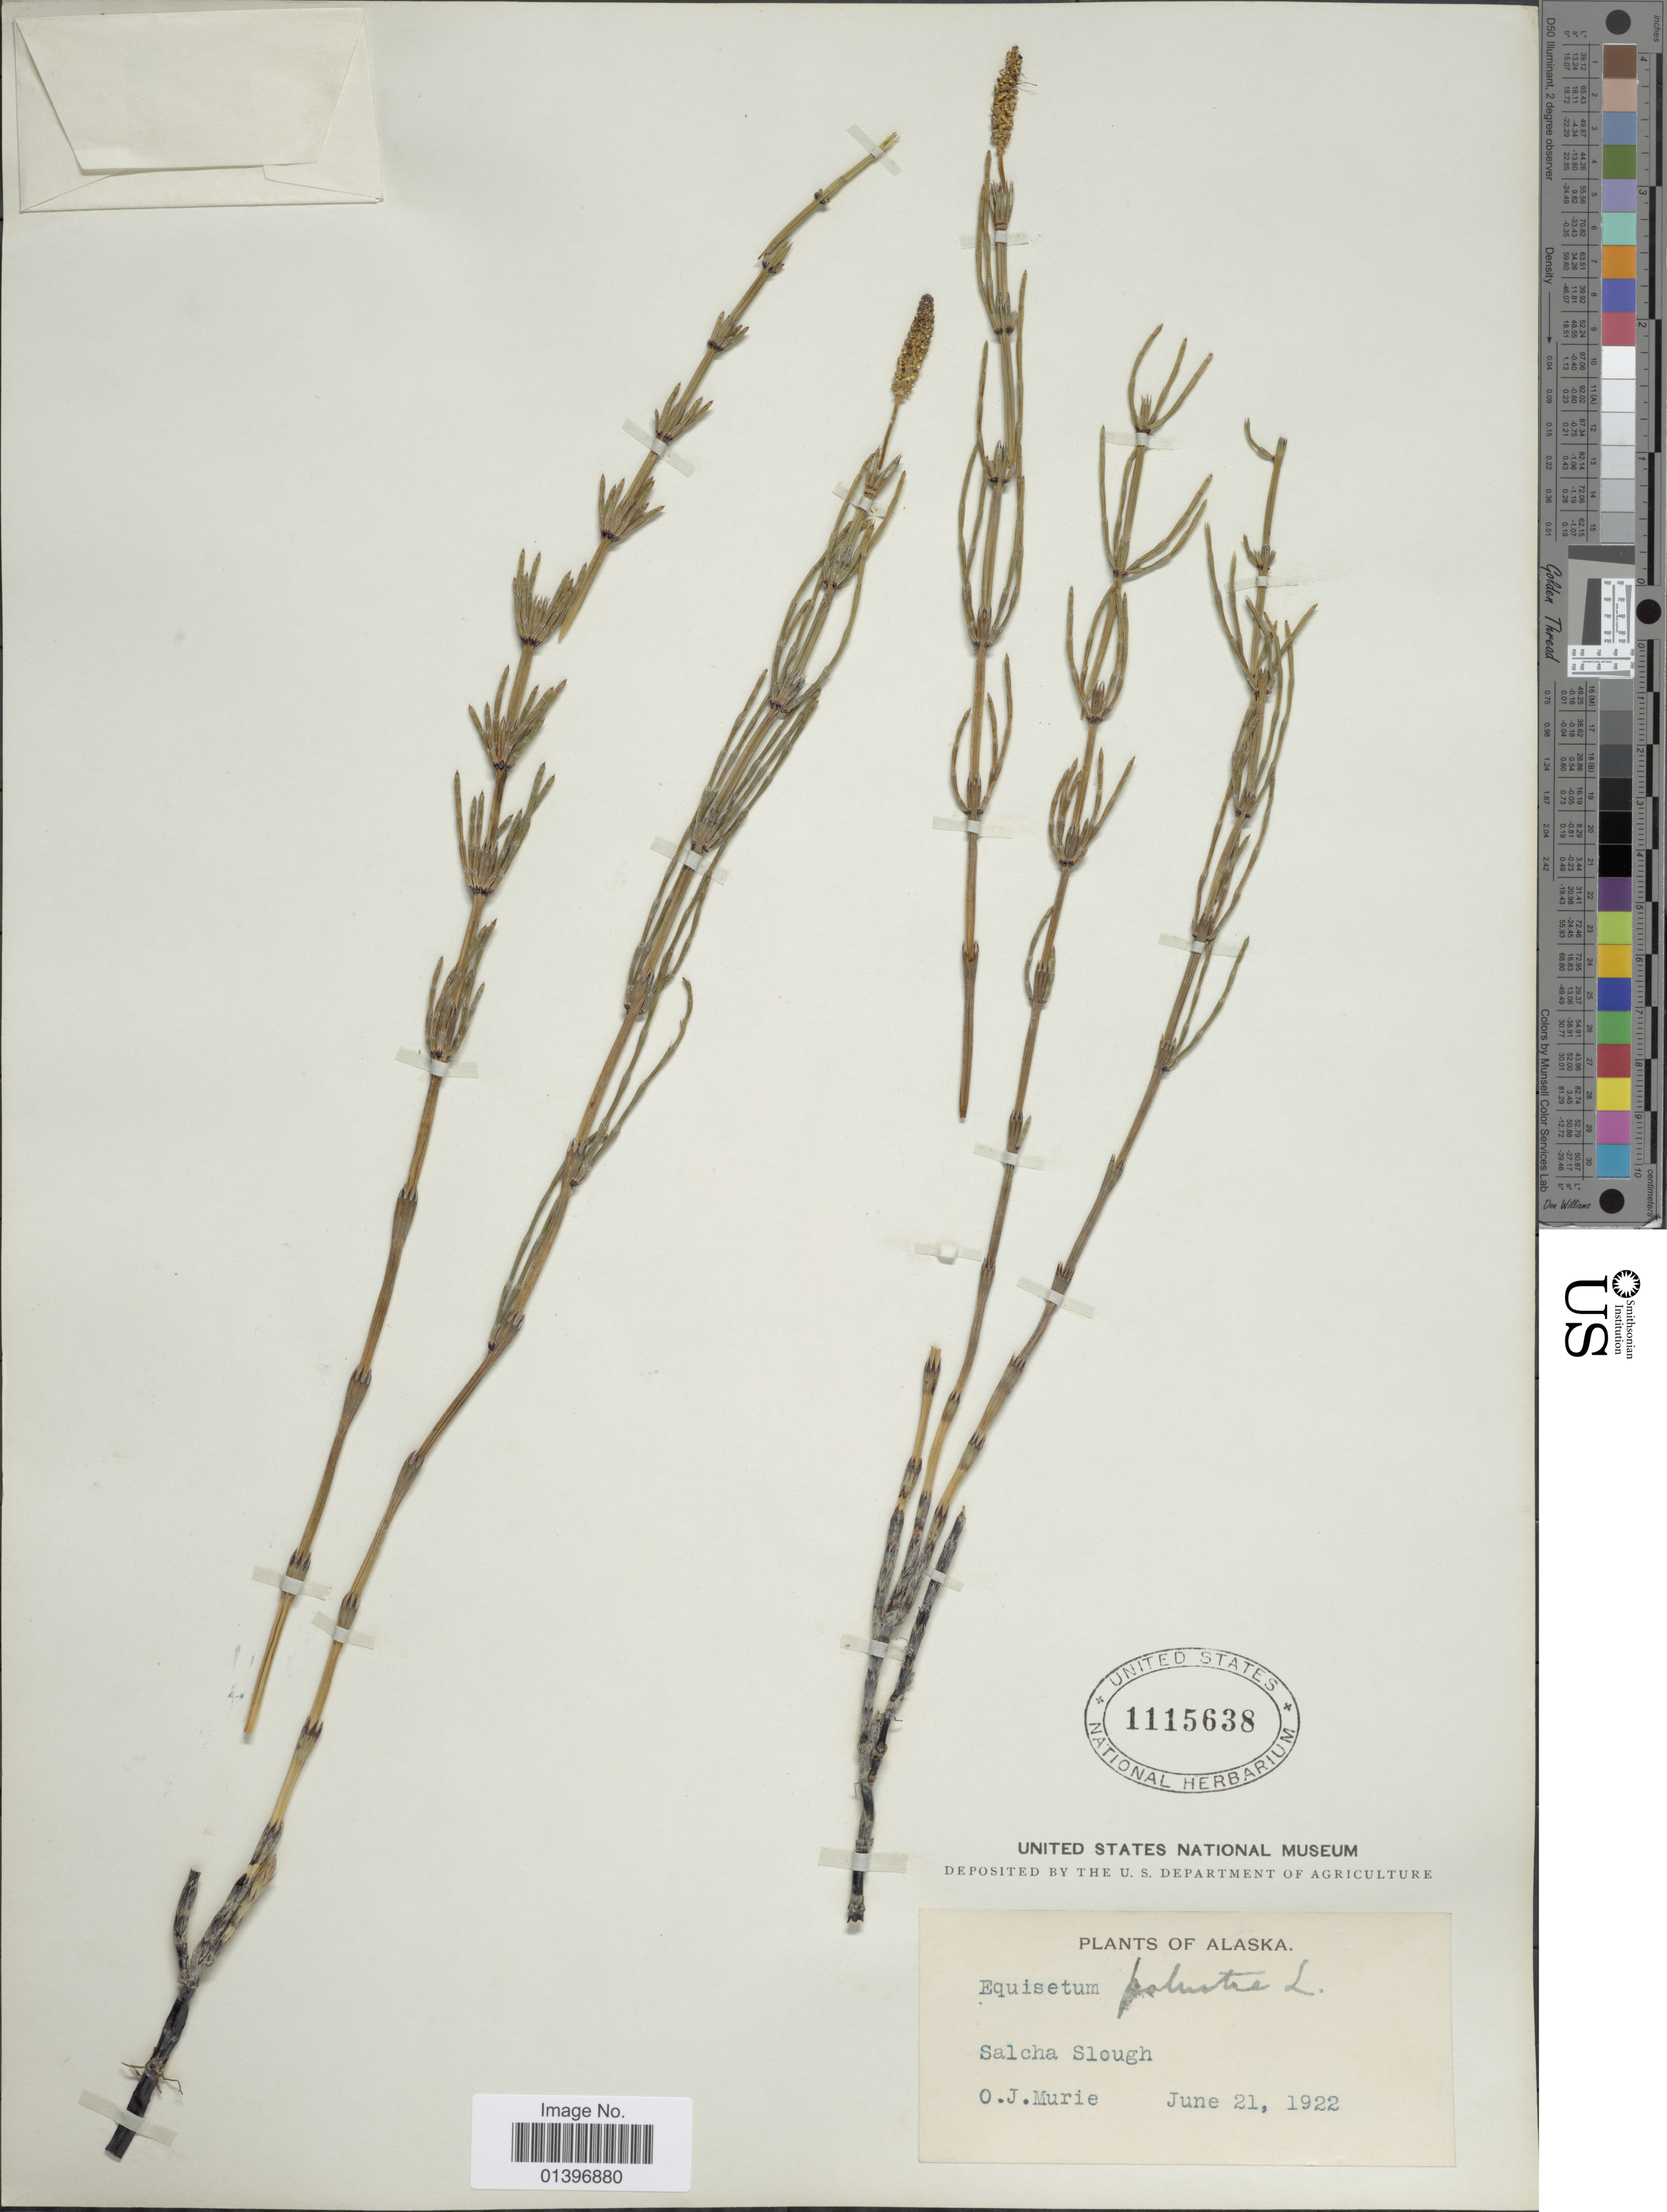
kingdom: Plantae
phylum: Tracheophyta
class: Polypodiopsida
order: Equisetales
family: Equisetaceae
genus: Equisetum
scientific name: Equisetum palustre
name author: L.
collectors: O. Murie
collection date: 1922-06-21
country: United States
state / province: Alaska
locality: Salcha Slough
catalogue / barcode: US 1115638